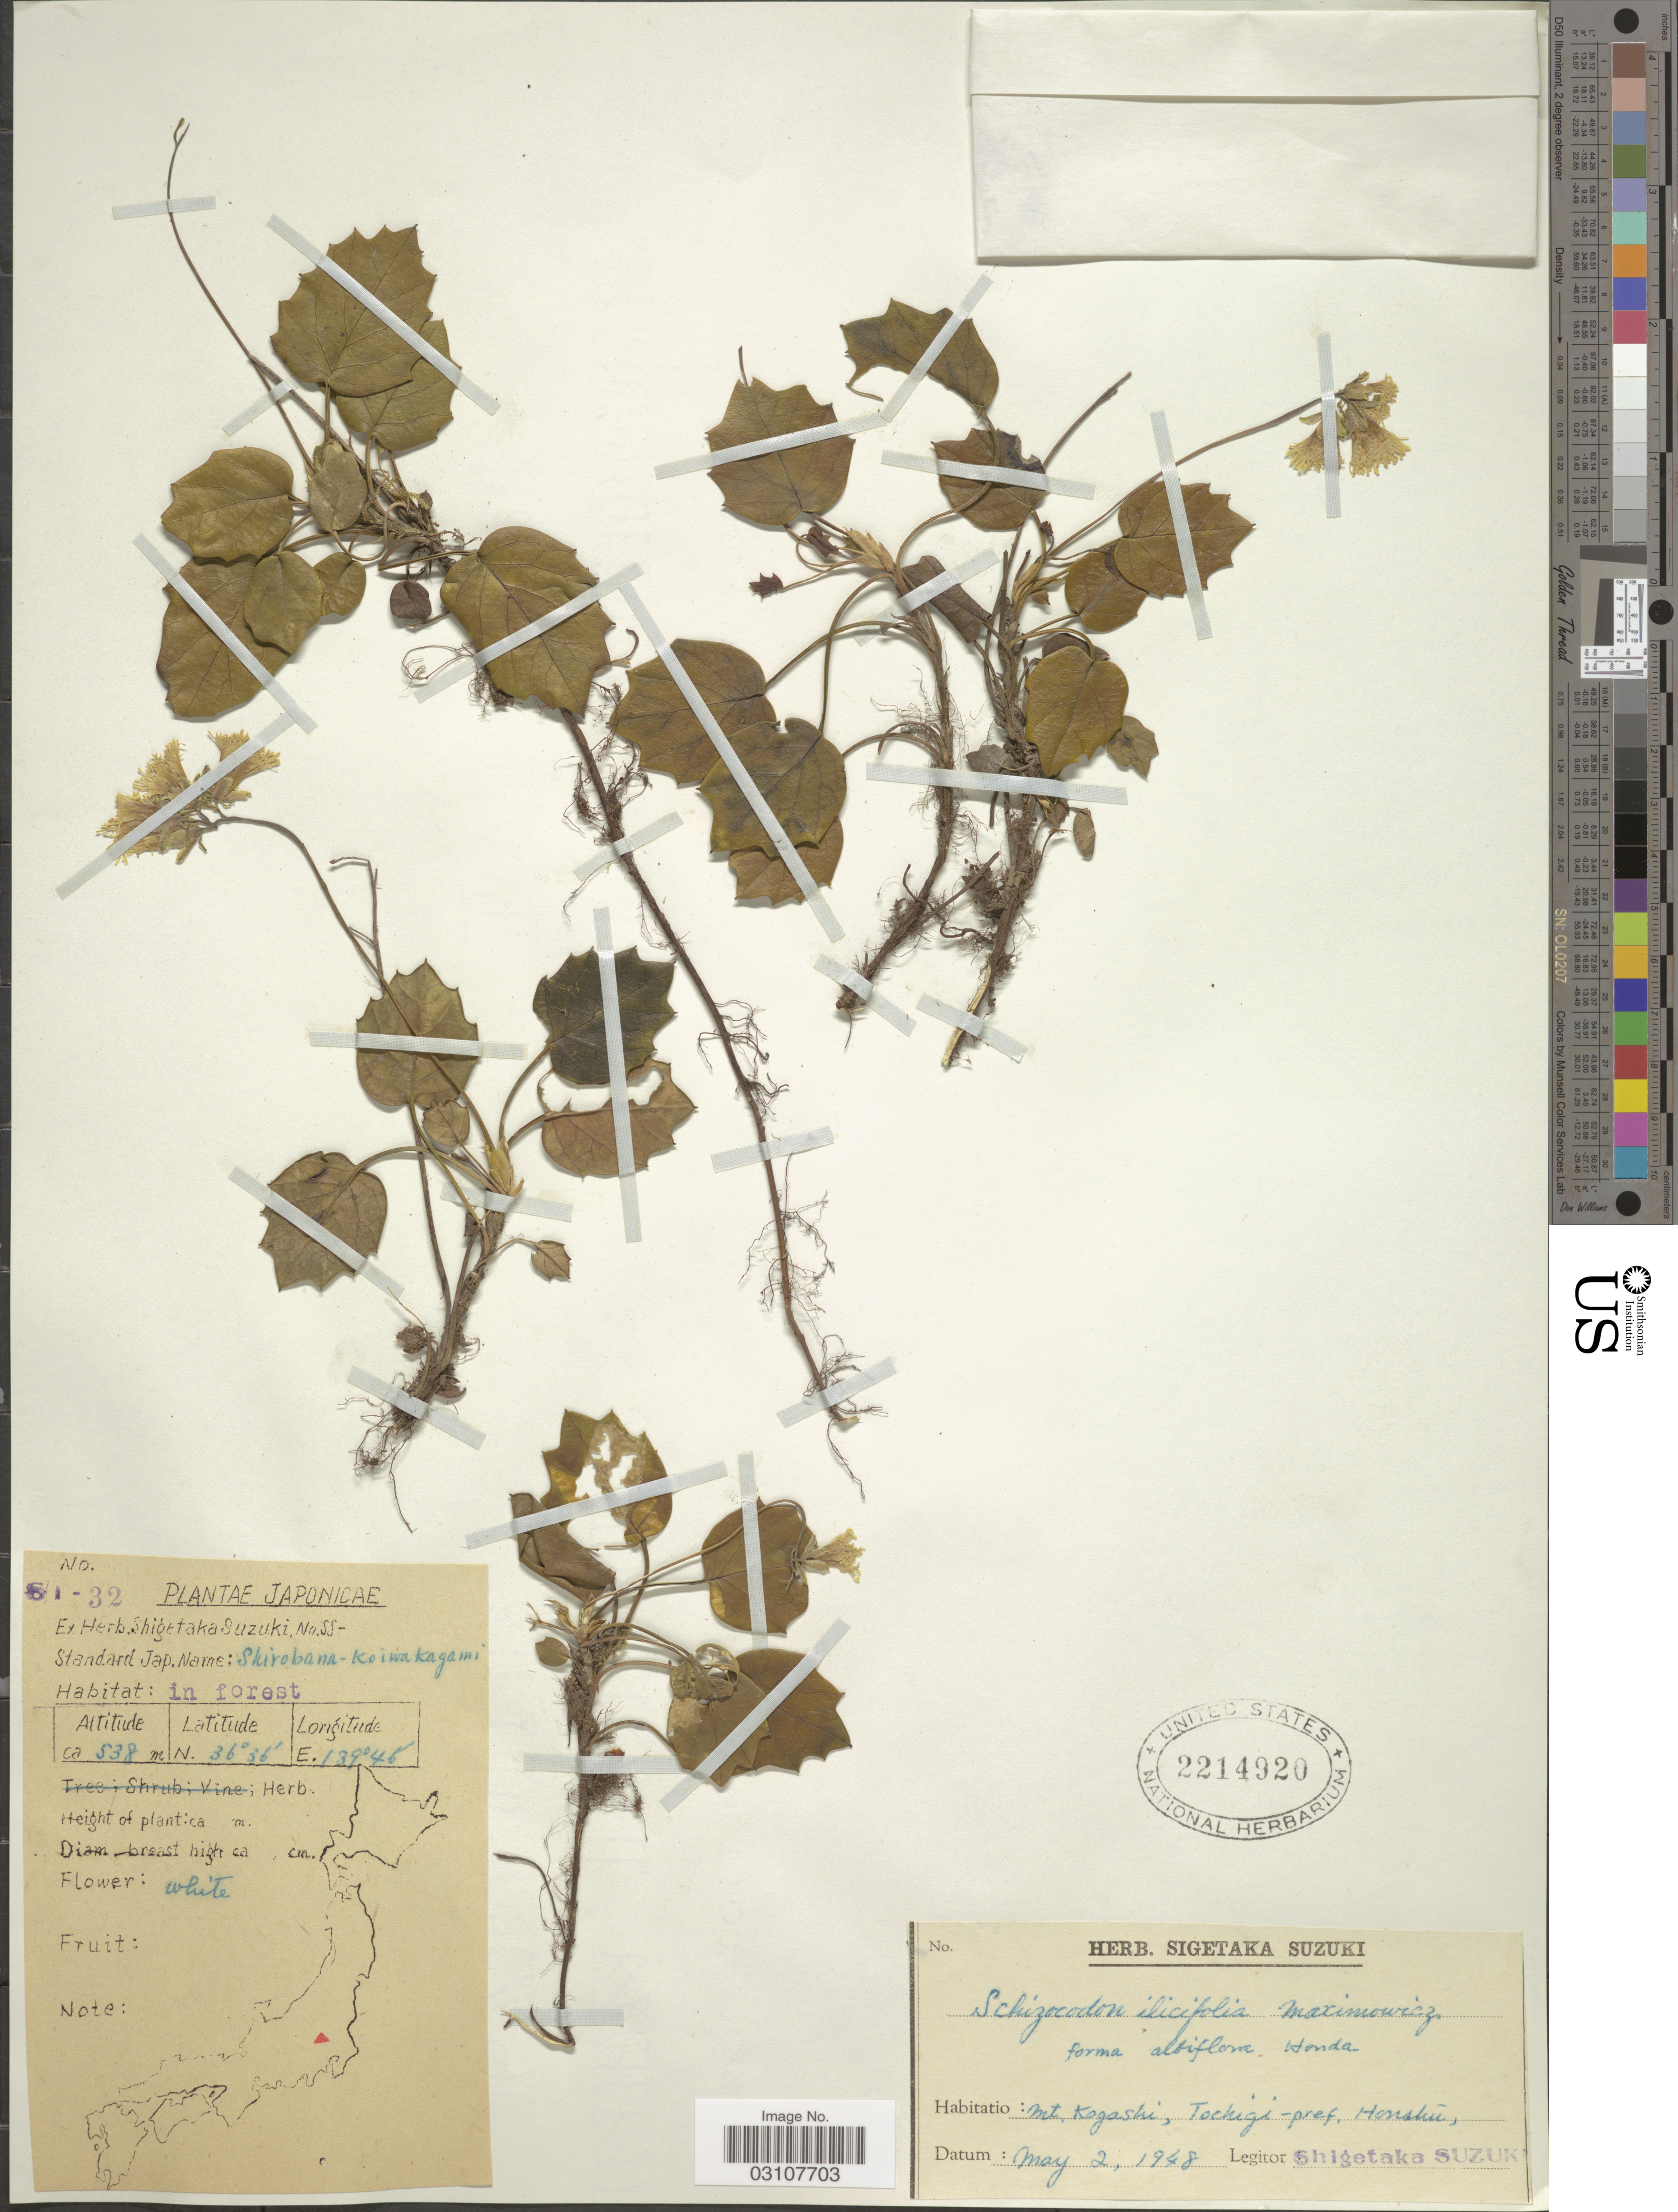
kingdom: Plantae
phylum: Tracheophyta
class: Magnoliopsida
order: Ericales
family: Diapensiaceae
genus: Shortia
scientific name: Shortia soldanelloides var. ilicifolius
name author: (Maxim.) Makino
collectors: S. Suzuki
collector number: SI-32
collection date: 1948-05-02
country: Japan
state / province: Totigi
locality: Mt. Kogashi, Tochigi-pref, Honshü.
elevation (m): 538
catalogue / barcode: US 2214920